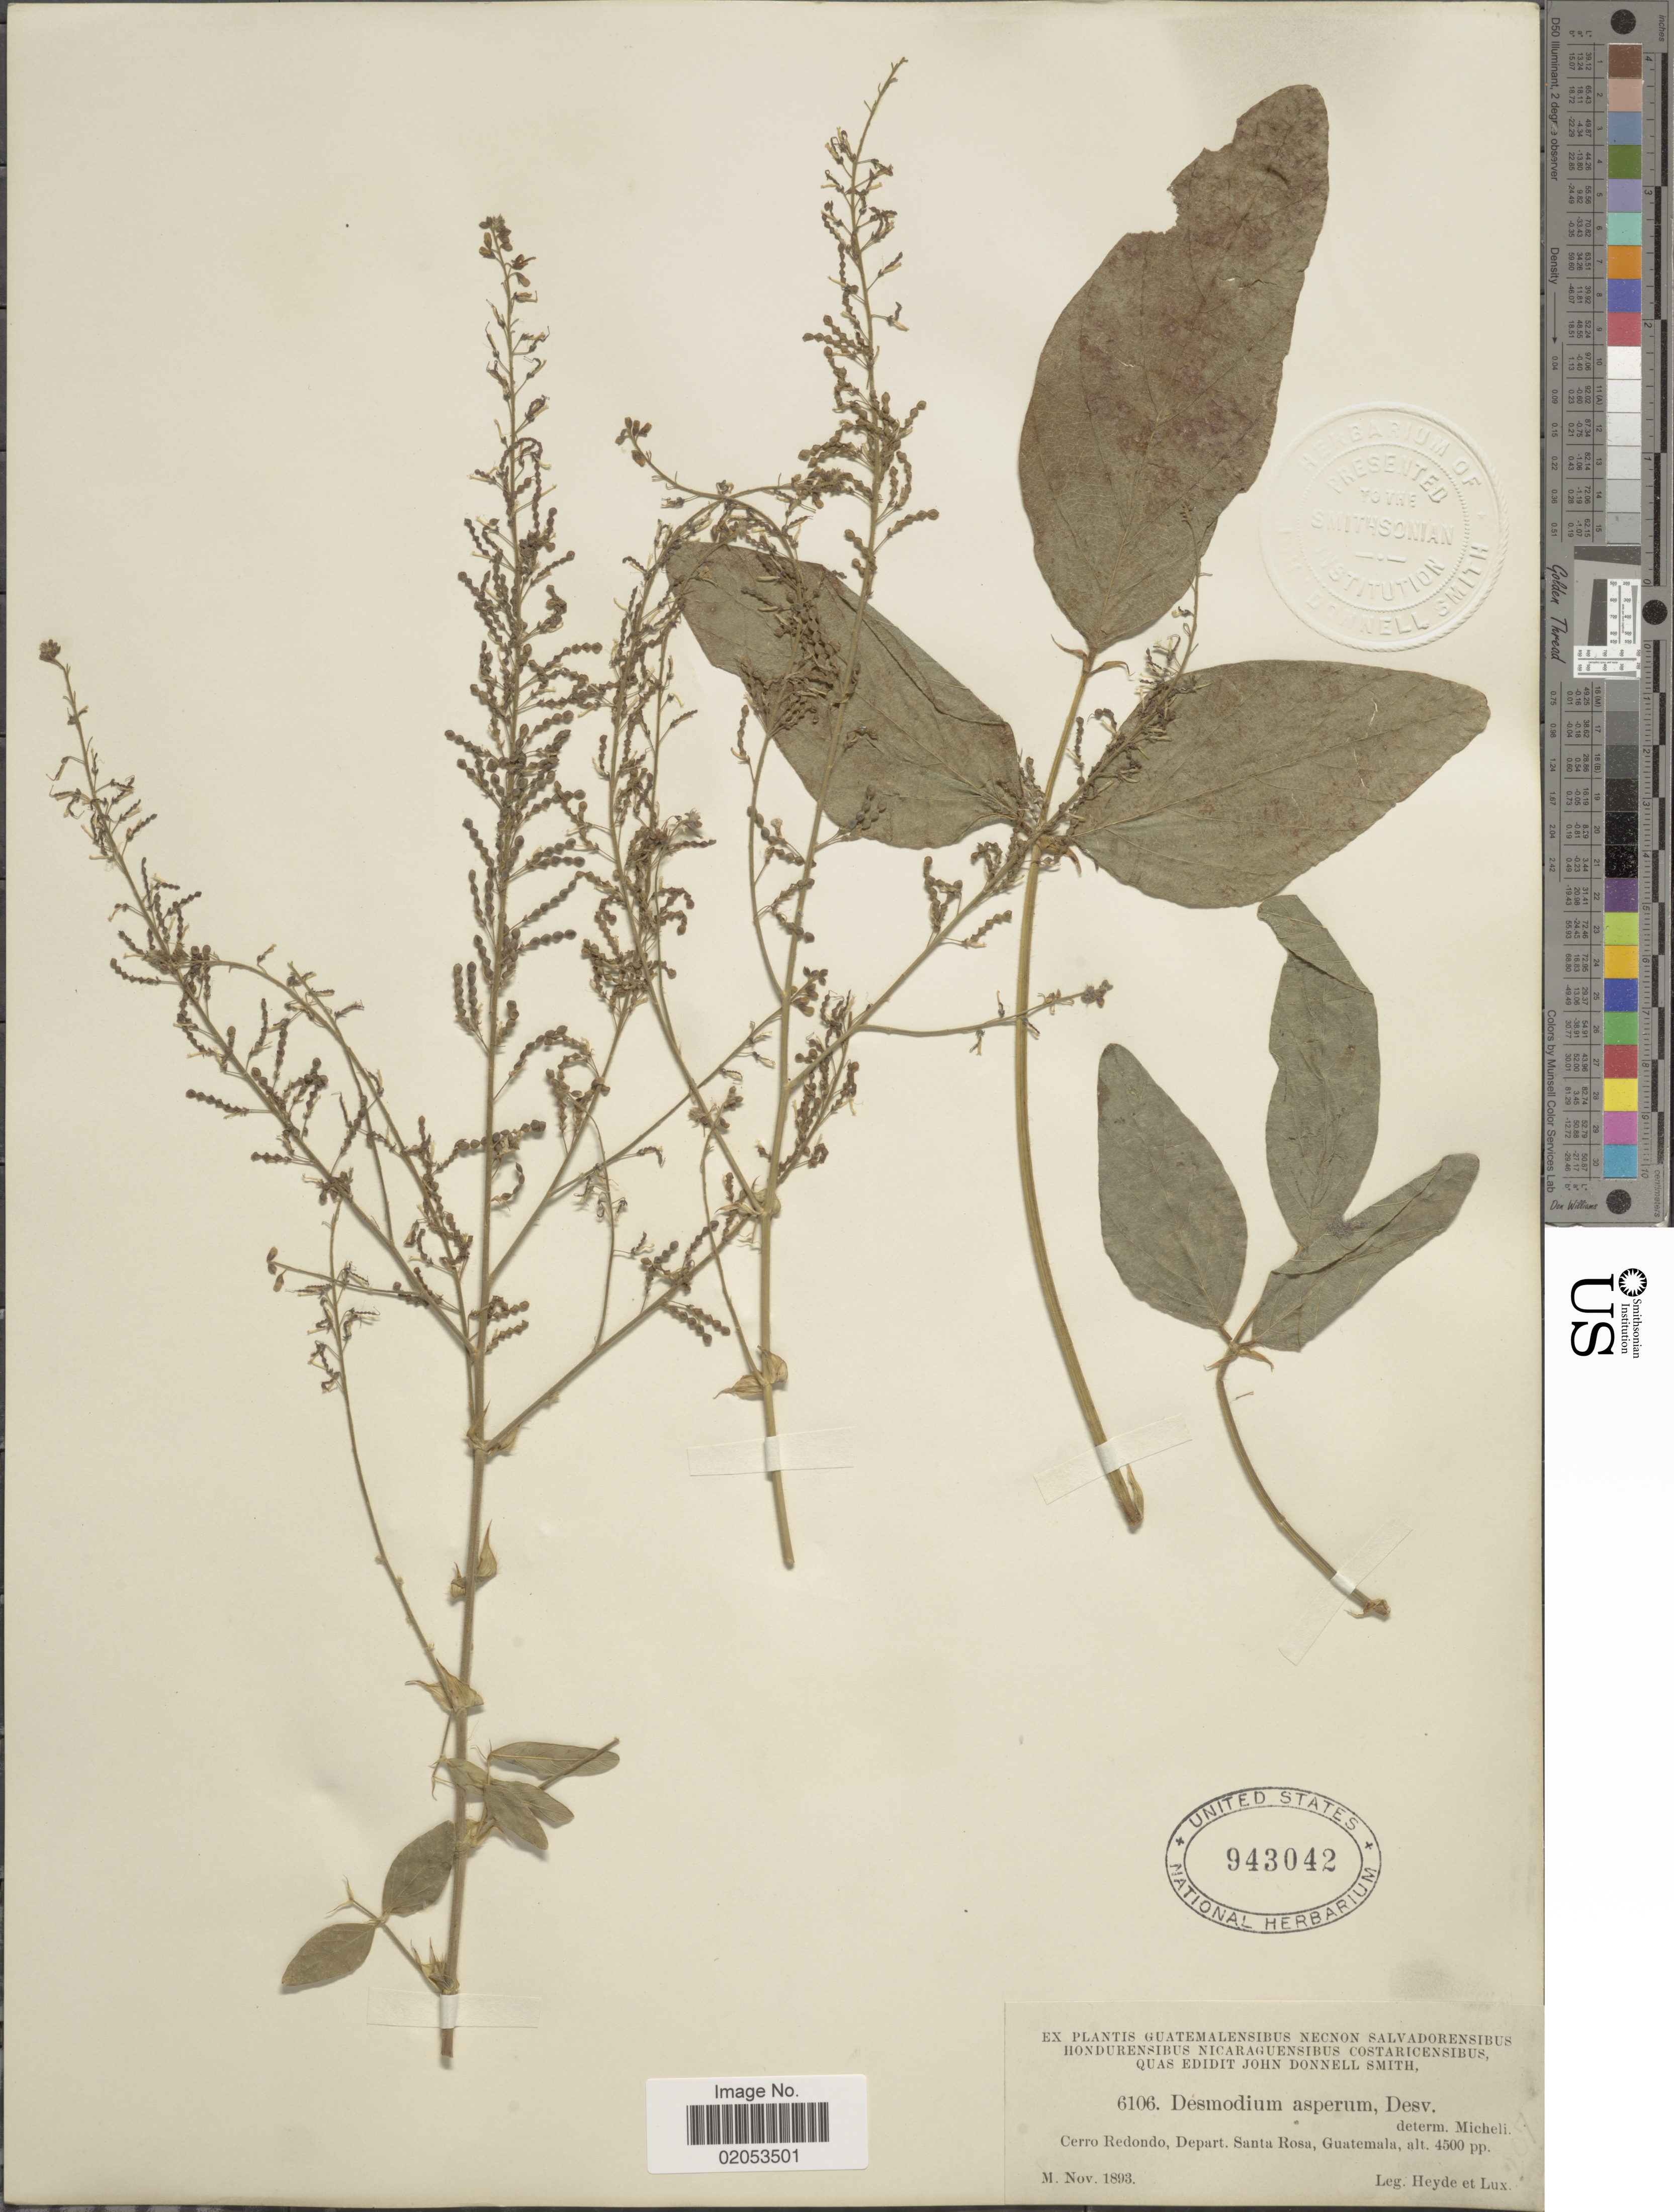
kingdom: Plantae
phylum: Tracheophyta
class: Magnoliopsida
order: Fabales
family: Fabaceae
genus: Desmodium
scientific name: Desmodium distortum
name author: (Aubl.) J.F. Macbr.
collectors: Heyde & Lux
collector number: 6106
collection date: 1893-11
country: Guatemala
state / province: Santa Rosa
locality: Cerro Redondo, Depart Santa Rosa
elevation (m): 1372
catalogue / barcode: US 943042